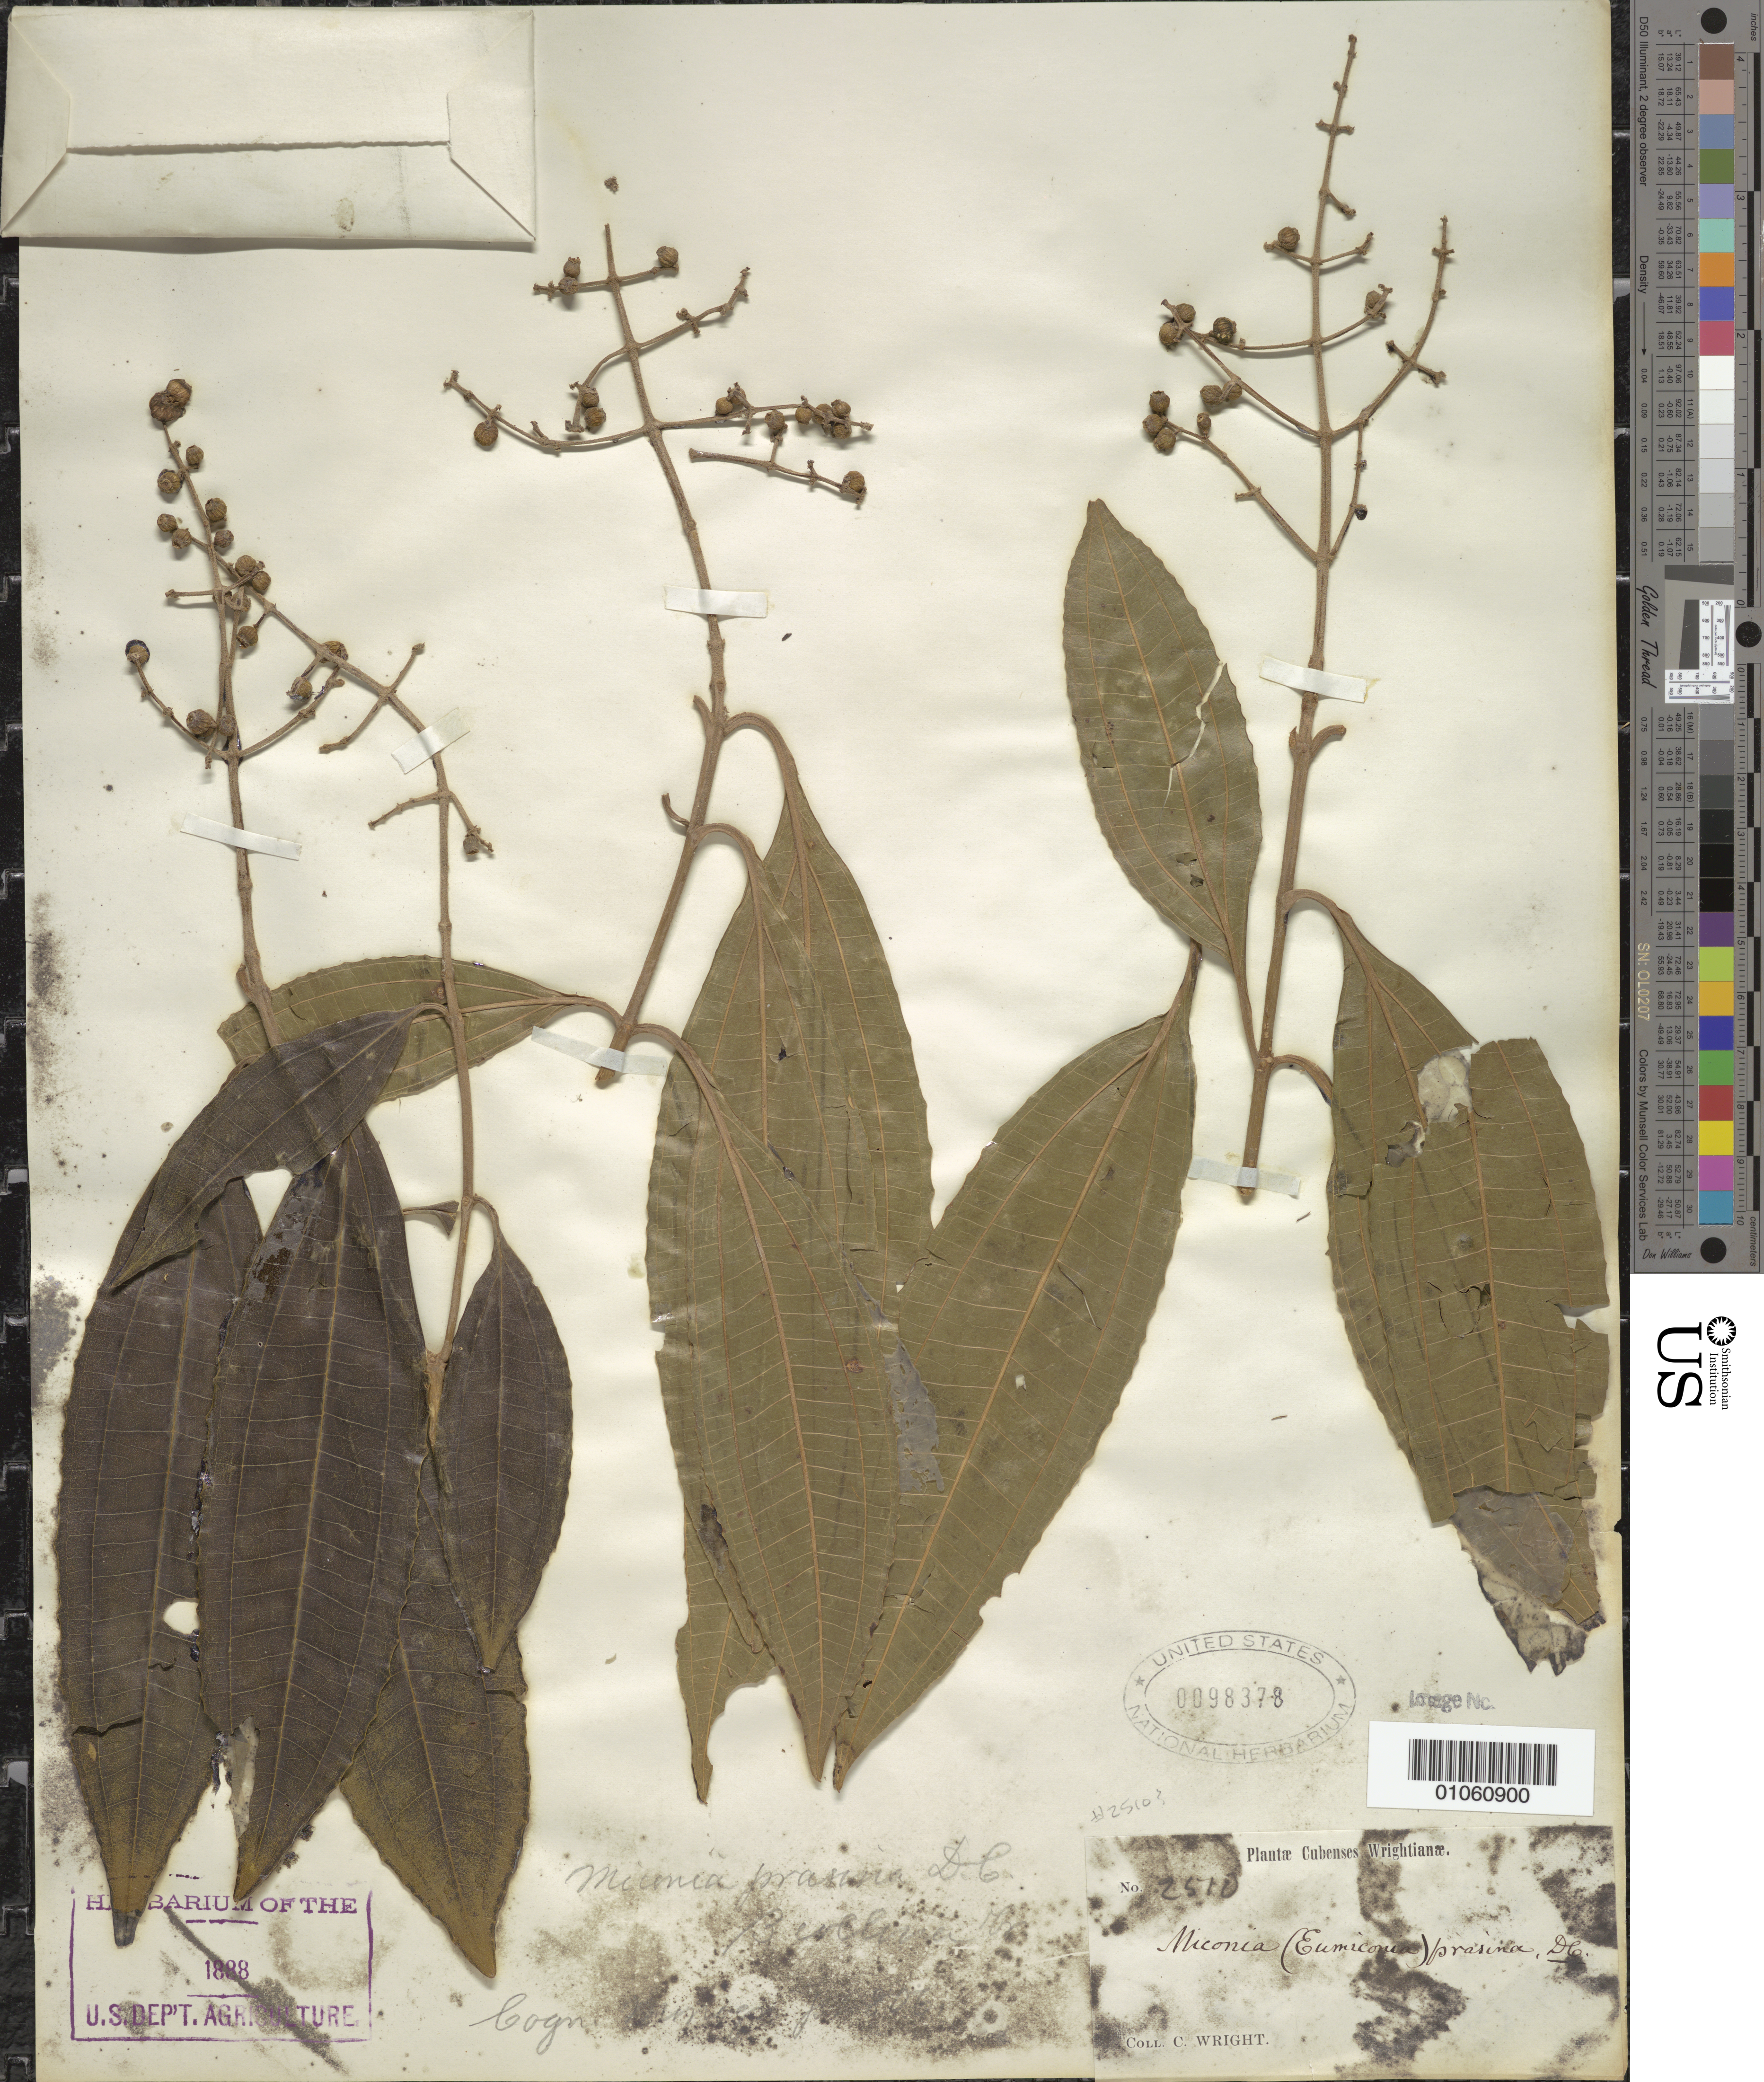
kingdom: Plantae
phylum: Tracheophyta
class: Magnoliopsida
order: Myrtales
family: Melastomataceae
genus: Miconia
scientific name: Miconia prasina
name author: (Sw.) DC.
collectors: C. Wright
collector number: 2510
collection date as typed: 1800 to 1899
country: Cuba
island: Cuba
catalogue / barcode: US 98378